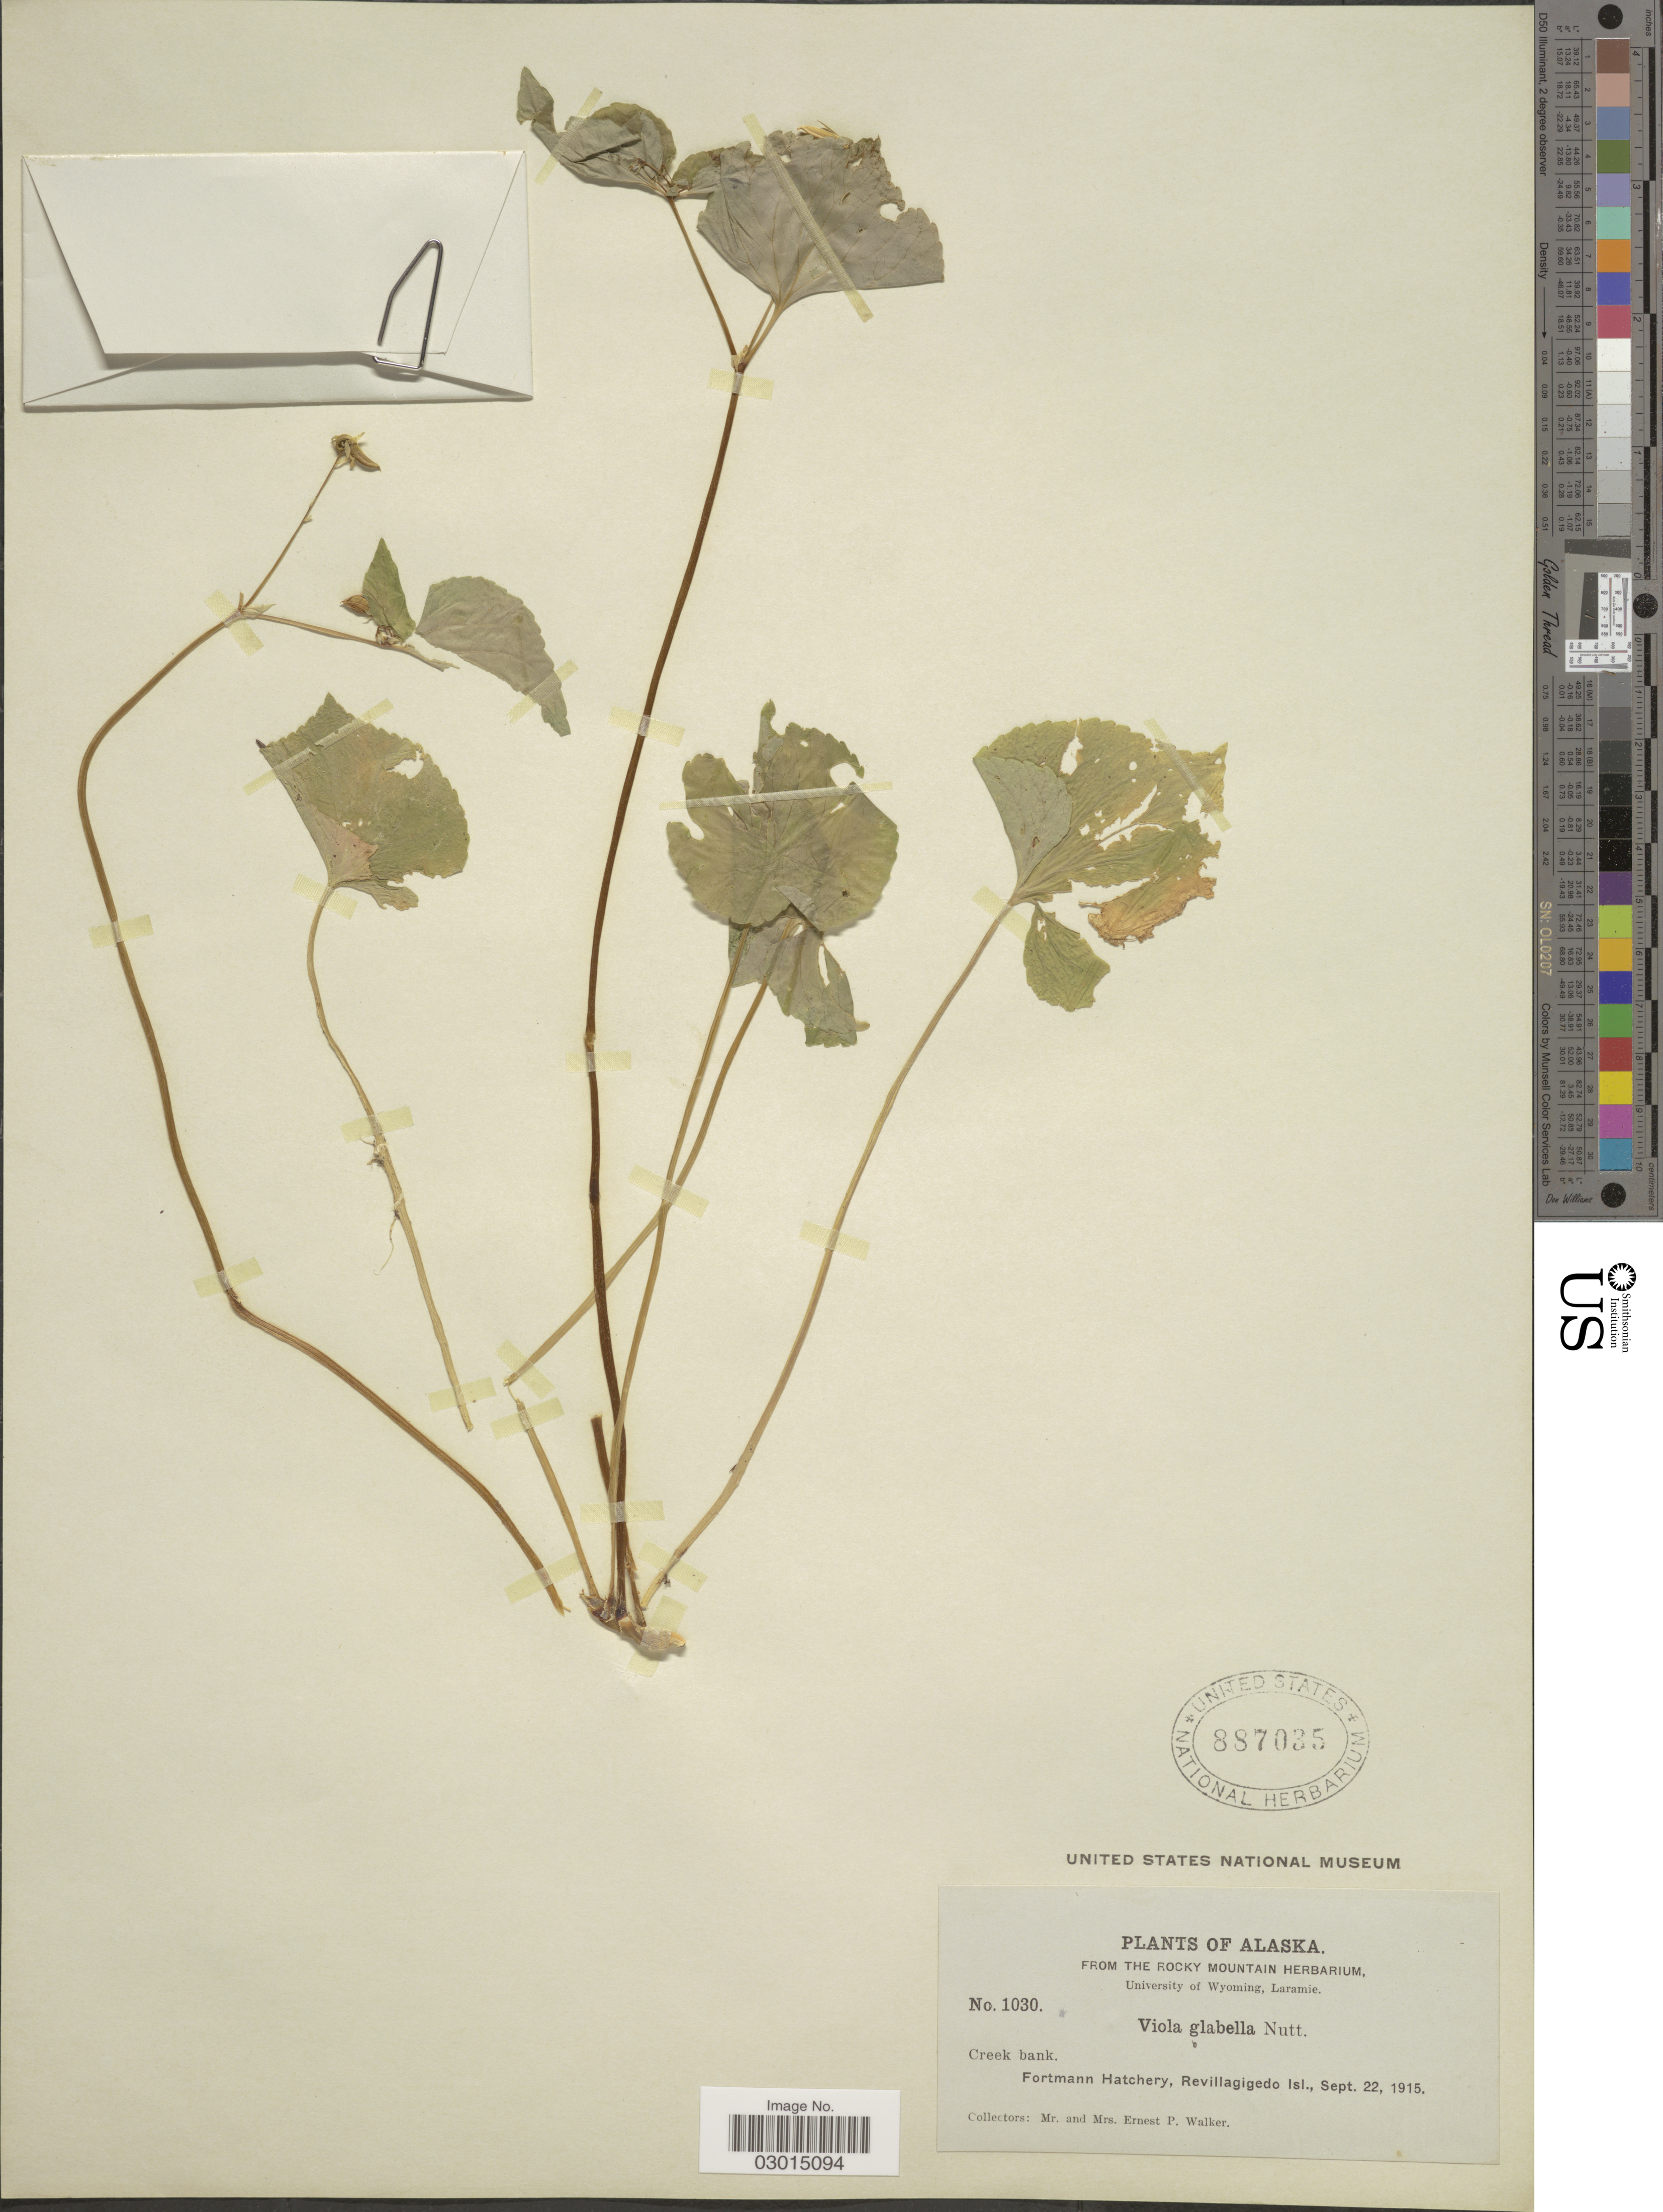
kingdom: Plantae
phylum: Tracheophyta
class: Magnoliopsida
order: Malpighiales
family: Violaceae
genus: Viola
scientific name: Viola glabella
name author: Nutt.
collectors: E. P. Walker & E. Walker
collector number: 1030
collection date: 1915-09-22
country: United States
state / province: Alaska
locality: Creek bank. Fortmann Hatchery, Revillagigedo Isl.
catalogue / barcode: US 887035